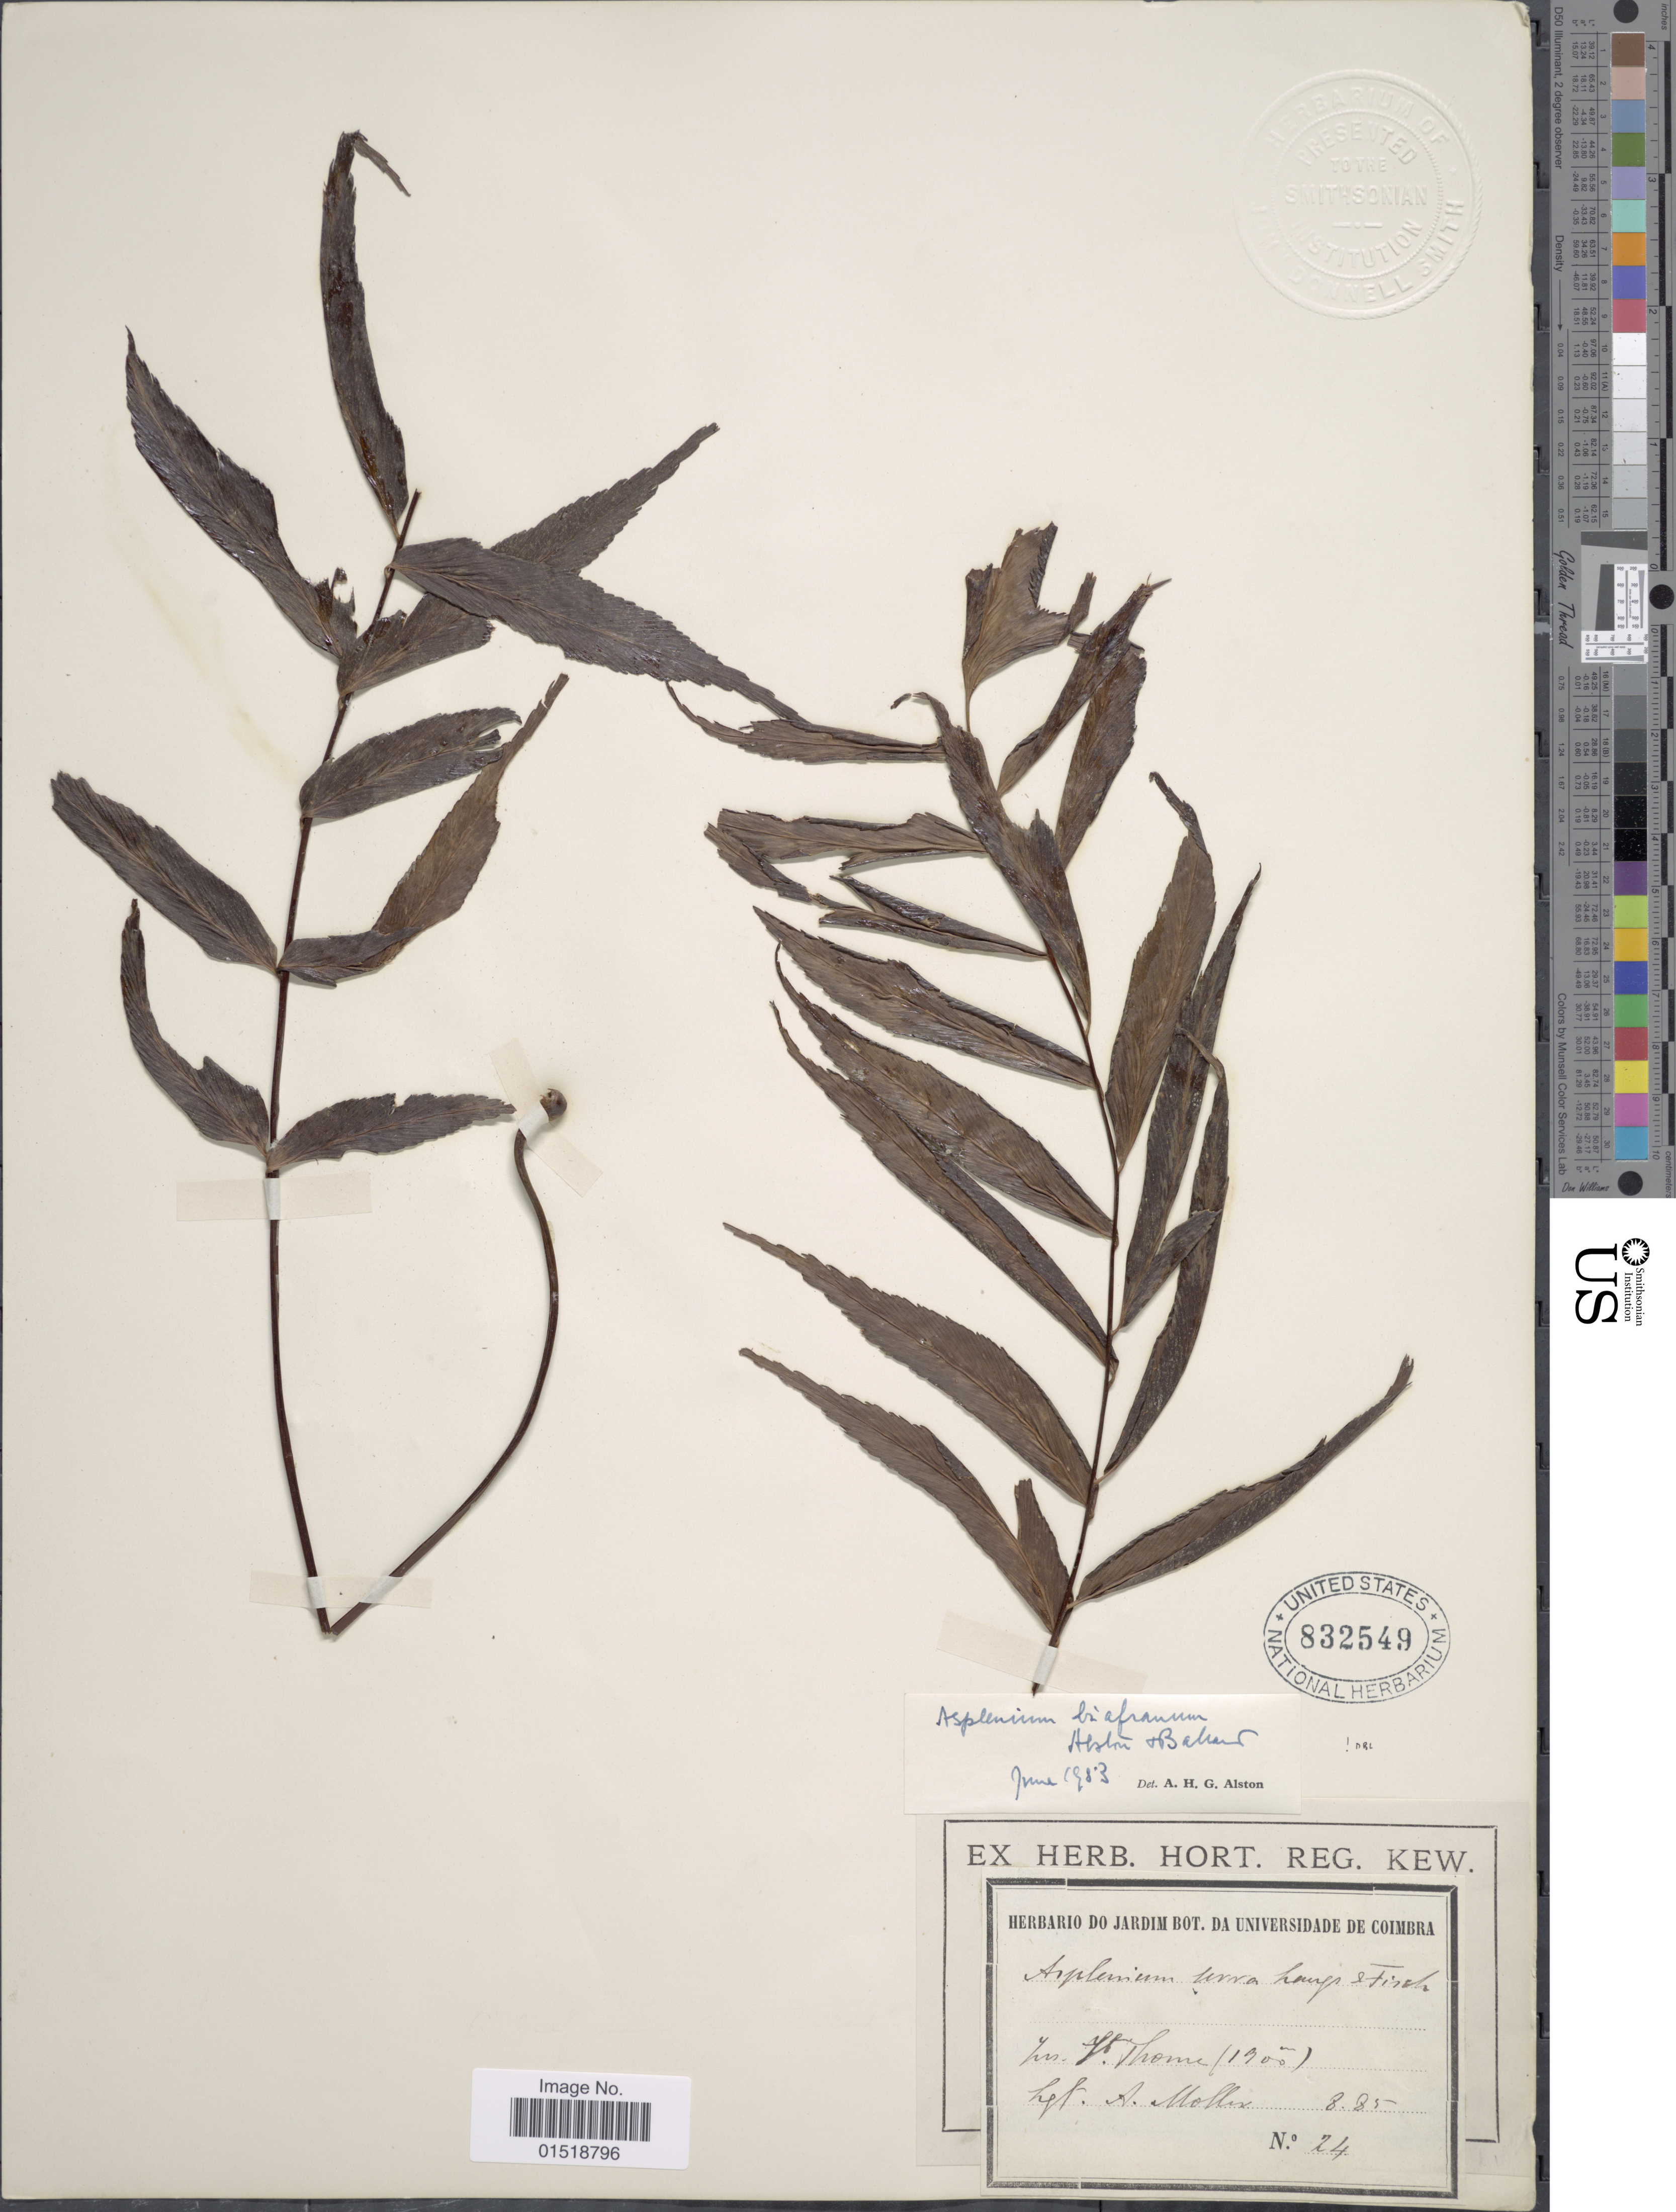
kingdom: Plantae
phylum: Tracheophyta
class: Polypodiopsida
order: Polypodiales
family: Aspleniaceae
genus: Asplenium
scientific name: Asplenium biafranum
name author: Alston & Ballard ex Ballard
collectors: A. Moller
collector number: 24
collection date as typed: Transcribed d/m/y: /8/85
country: São Tomé and Principe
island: São Tomé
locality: Ins. St. Thomas.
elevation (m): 1300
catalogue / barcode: US 832549